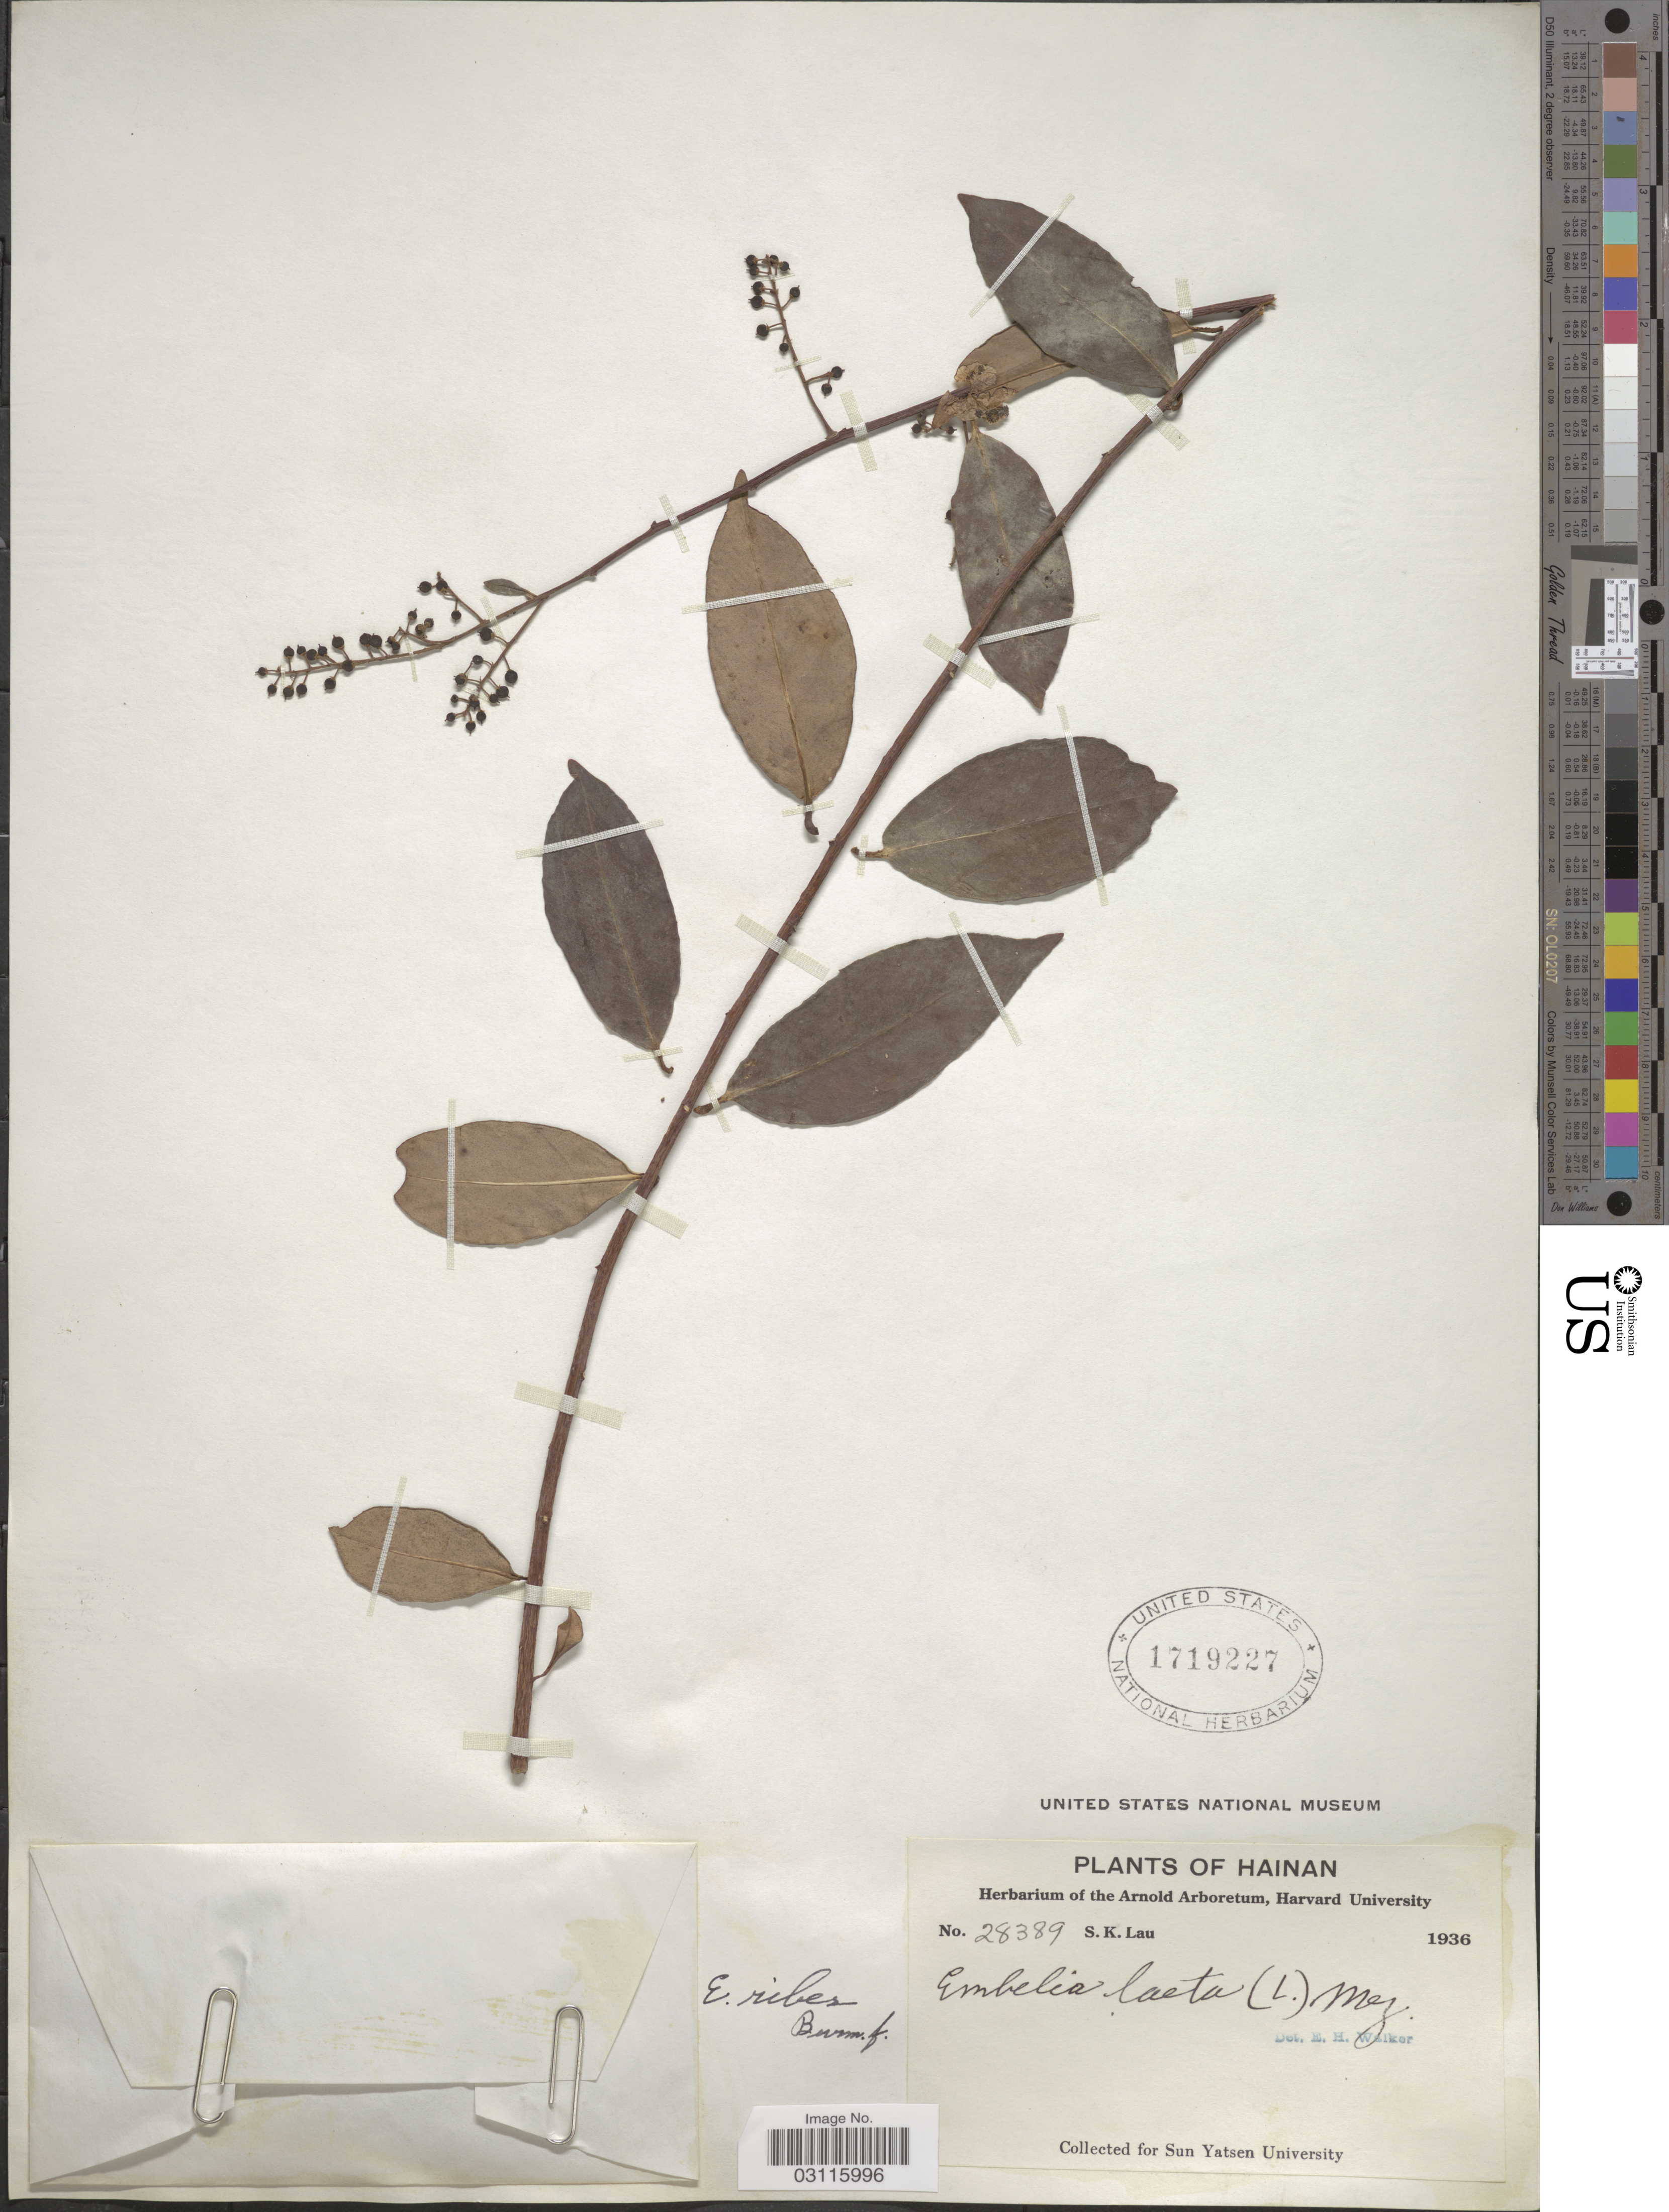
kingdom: Plantae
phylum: Tracheophyta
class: Magnoliopsida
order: Ericales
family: Primulaceae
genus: Embelia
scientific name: Embelia ribes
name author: Burm. f.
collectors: S. K. Lau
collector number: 28389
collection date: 1936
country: China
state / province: Hainan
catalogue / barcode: US 1719227